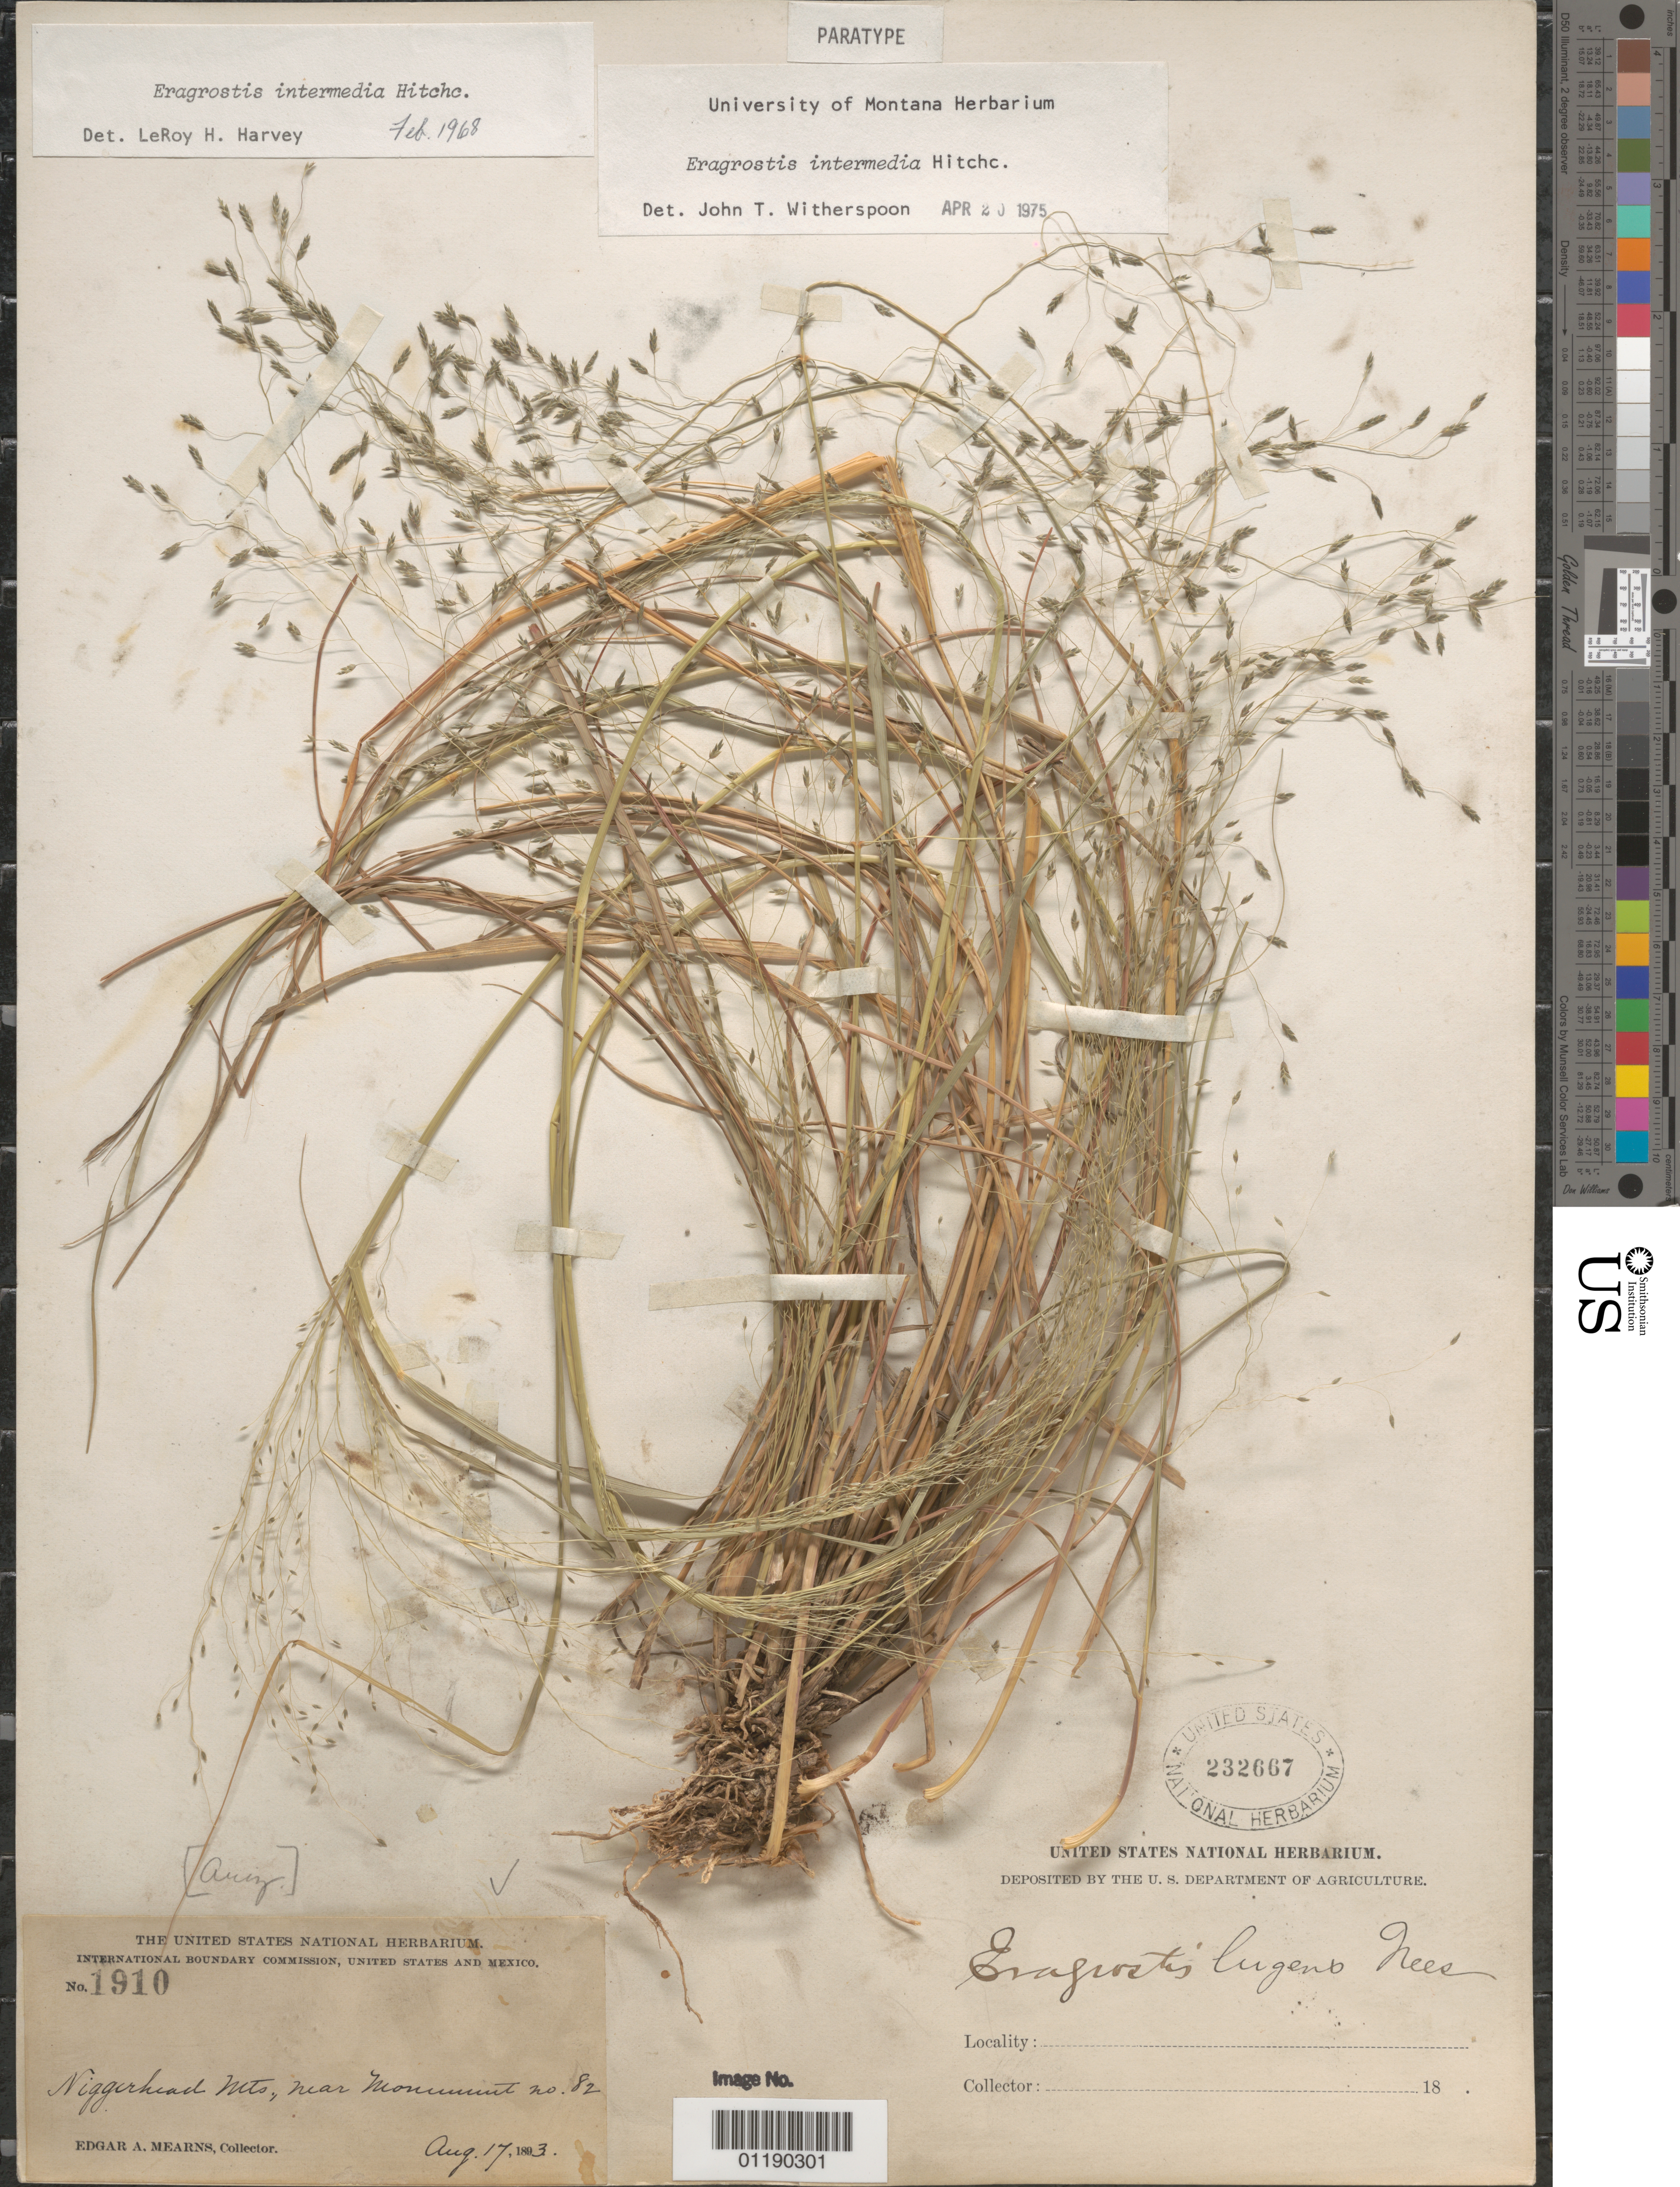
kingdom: Plantae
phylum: Tracheophyta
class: Liliopsida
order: Poales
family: Poaceae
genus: Eragrostis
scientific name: Eragrostis intermedia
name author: Hitchc.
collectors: E. A. Mearns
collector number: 1910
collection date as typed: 17 Aug 1893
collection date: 1893-08-17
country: United States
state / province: Arizona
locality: Niggerhead Mts., near Monument no. 82.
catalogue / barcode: US 232667